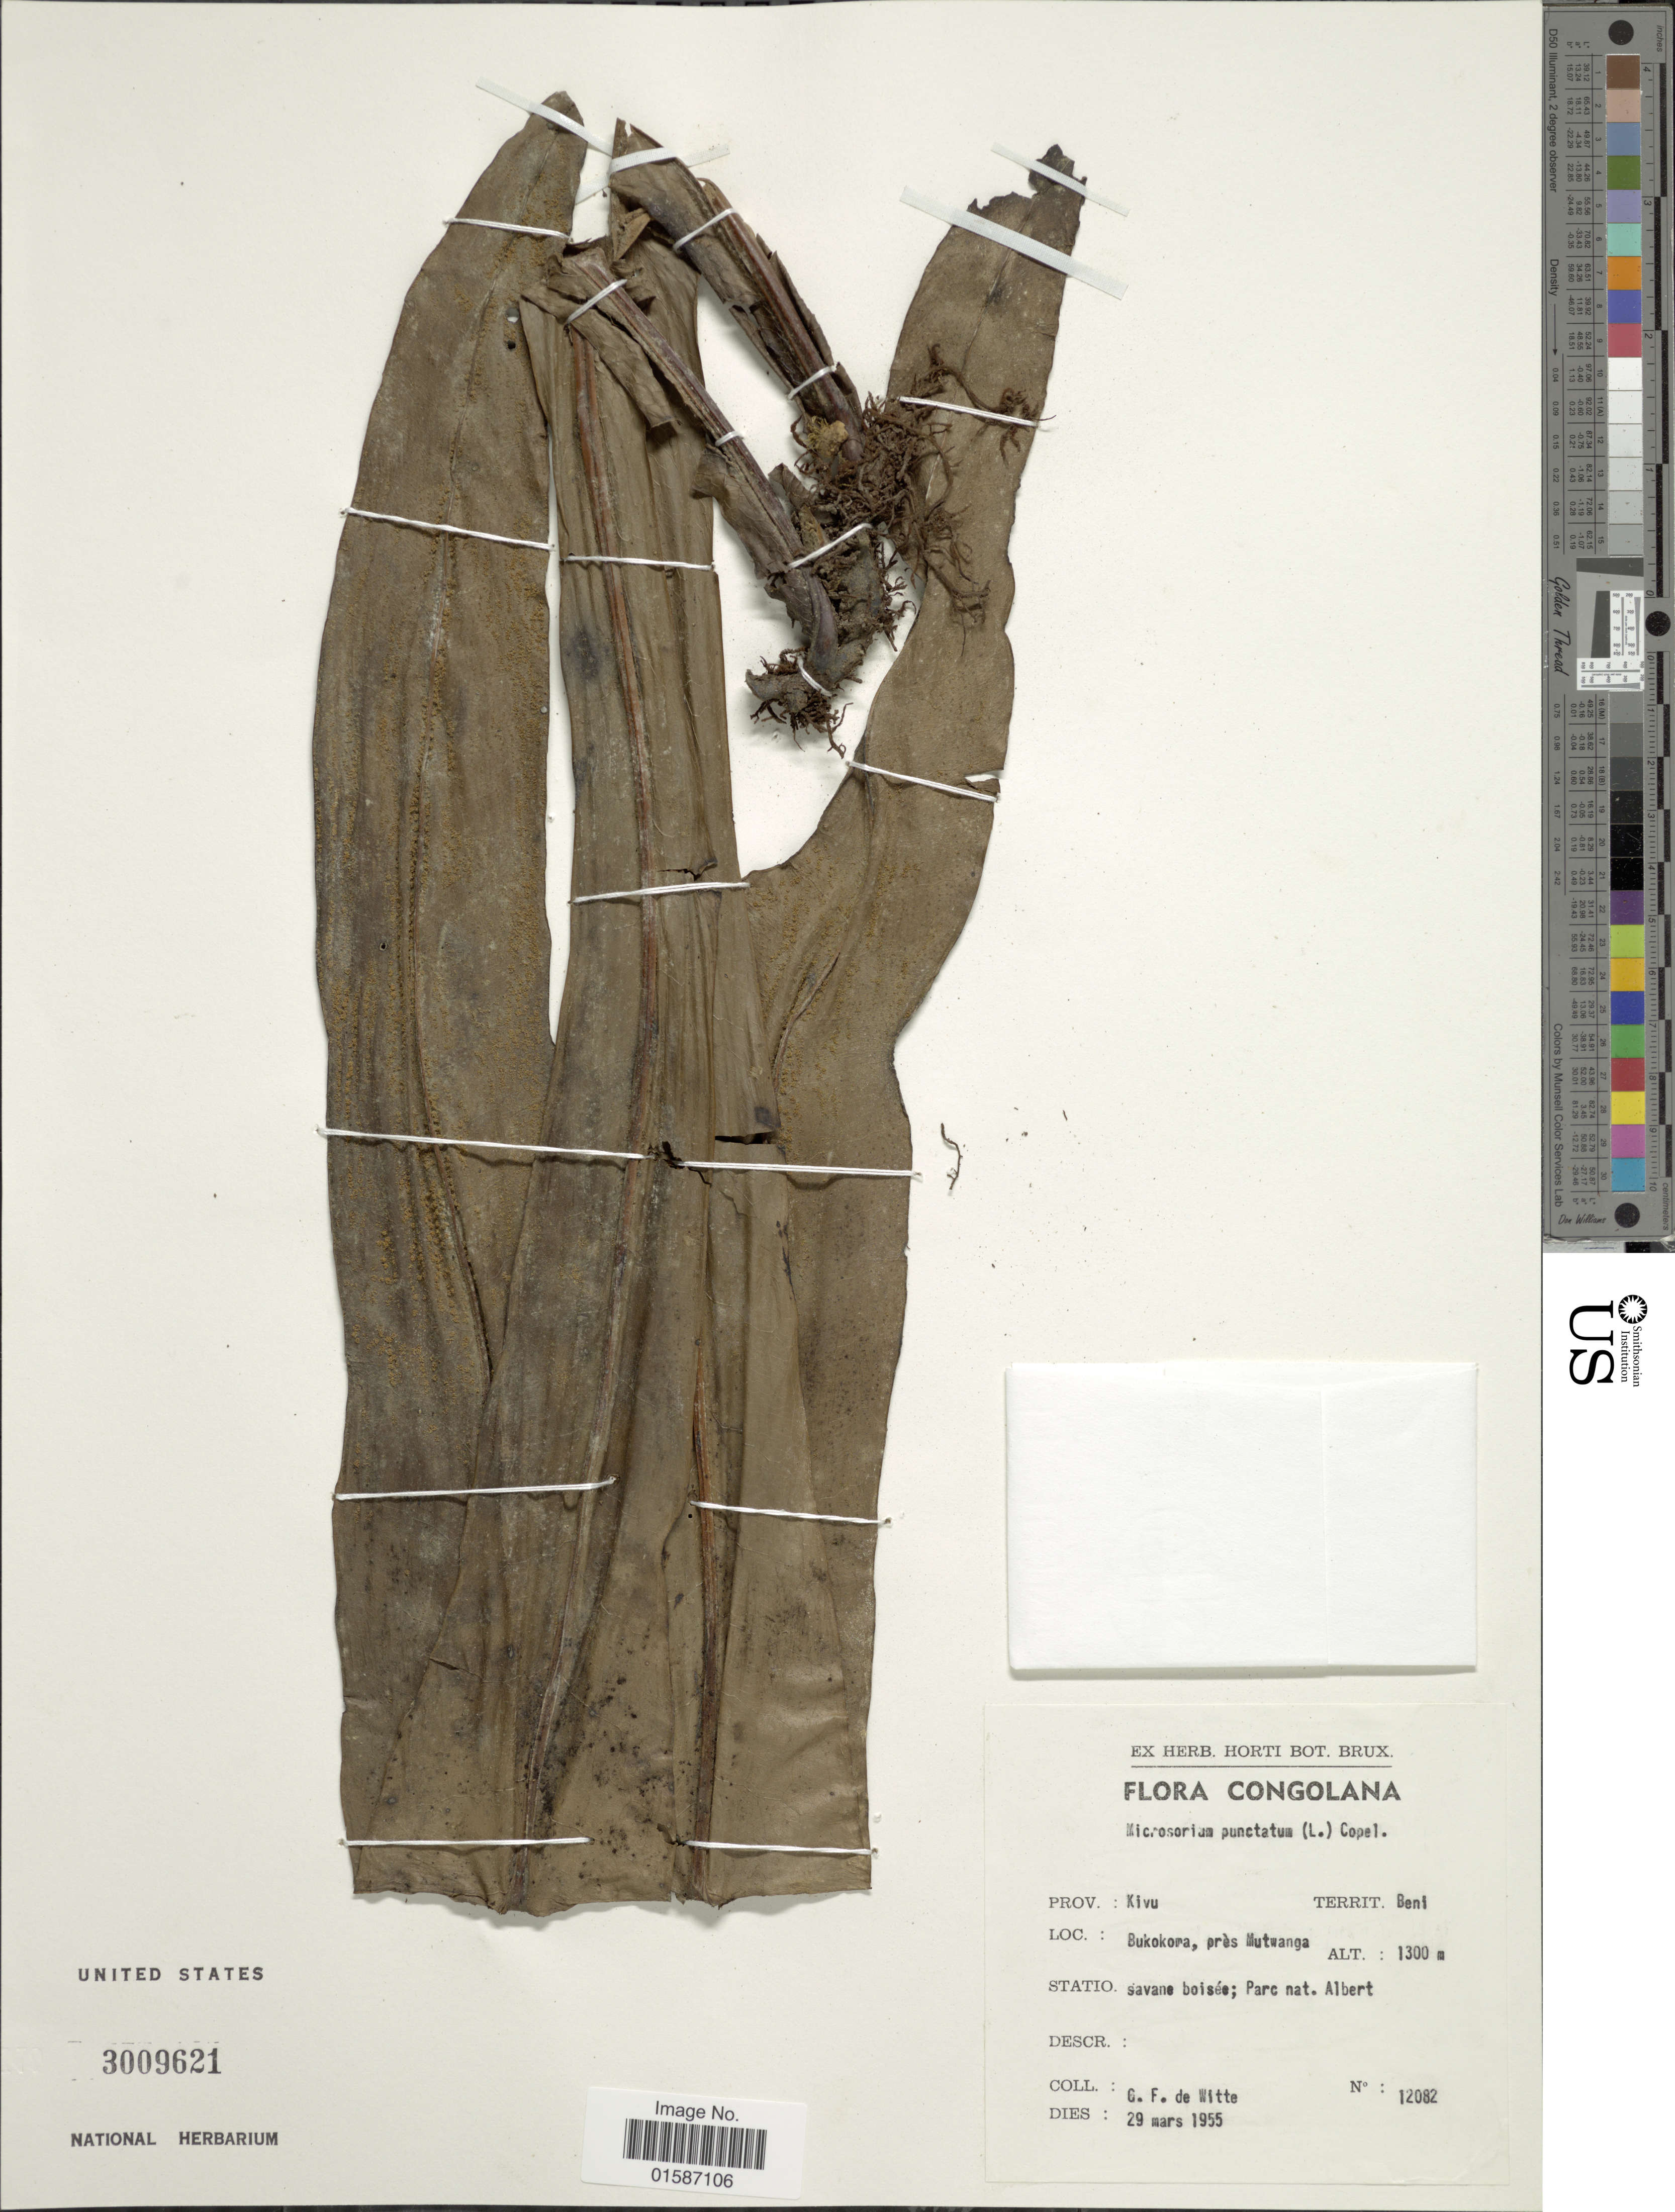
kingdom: Plantae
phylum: Tracheophyta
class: Polypodiopsida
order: Polypodiales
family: Polypodiaceae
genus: Microsorum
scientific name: Microsorum punctatum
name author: (L.) Copel.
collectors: G. F. Witte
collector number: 12082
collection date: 1955-03-29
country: Congo, Democratic Republic of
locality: Congolana, Prov: Kivu, territ. Beni, Bukokoma, près Mutwanga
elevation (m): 1300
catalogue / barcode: US 3009621